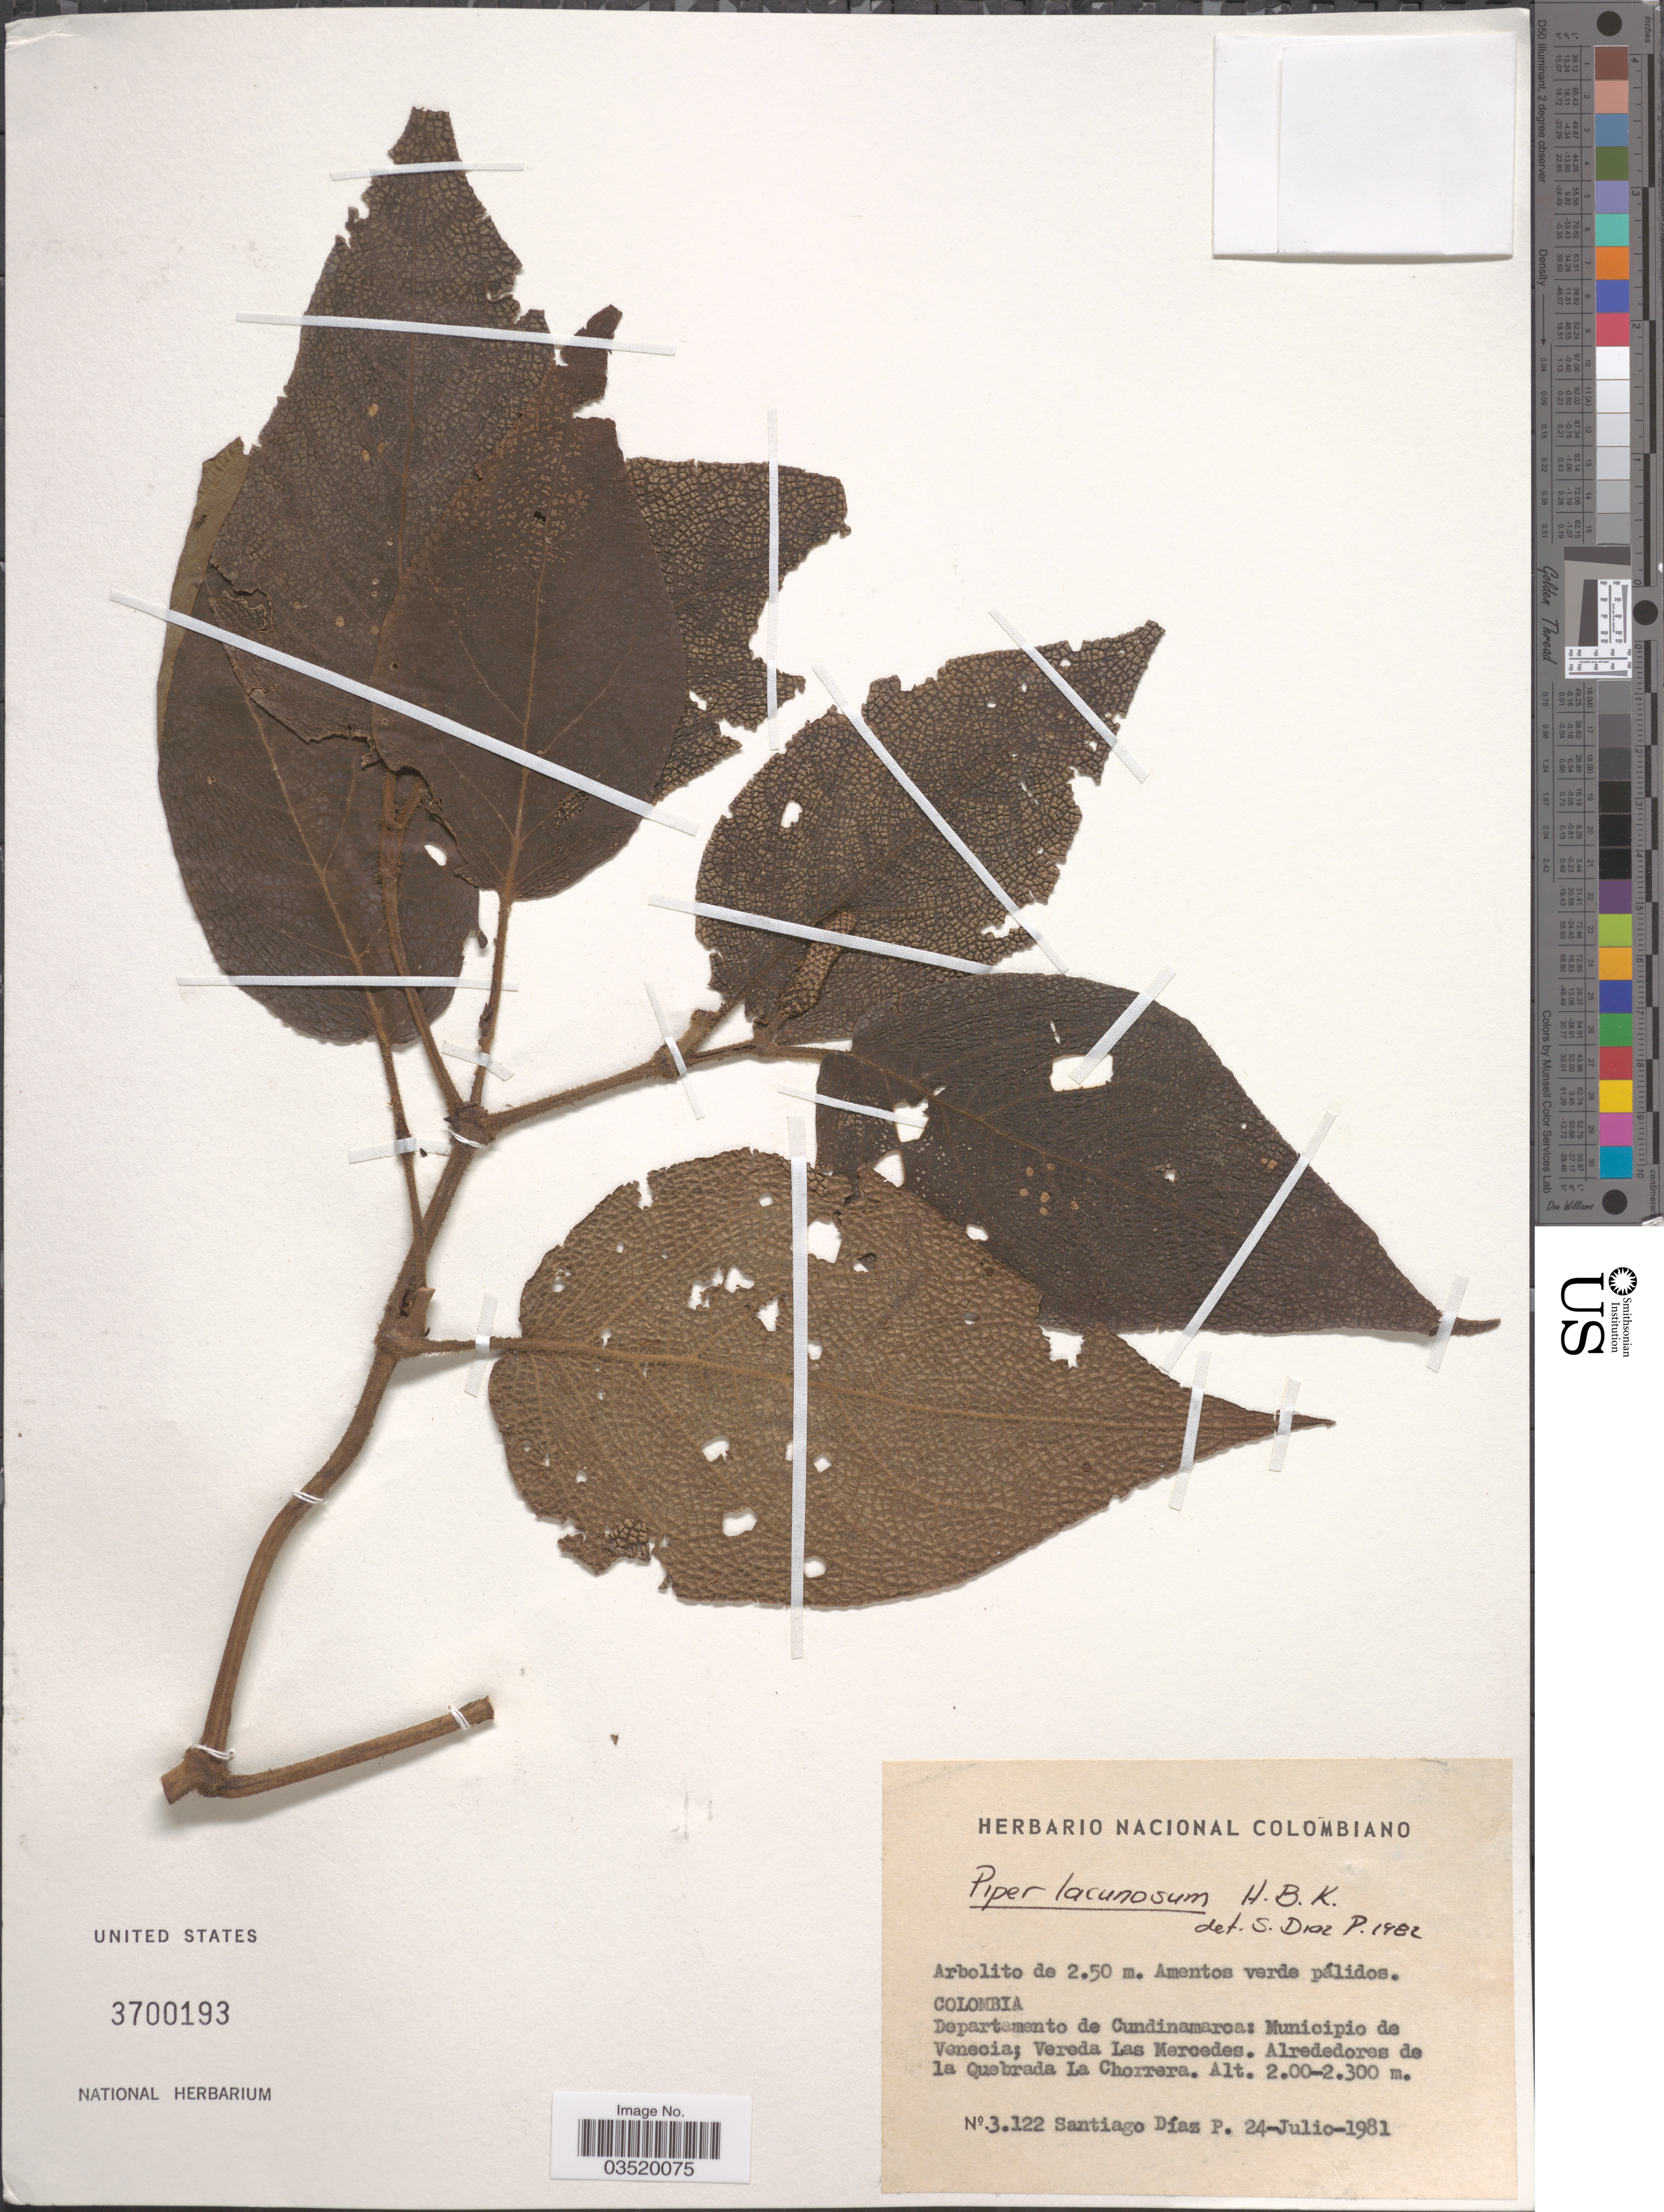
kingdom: Plantae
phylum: Tracheophyta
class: Magnoliopsida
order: Piperales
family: Piperaceae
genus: Piper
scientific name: Piper lacunosum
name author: Kunth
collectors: S. Diaz P.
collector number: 3122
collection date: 1981-07-24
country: Colombia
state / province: Cundinamarca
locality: Departamento de Cundinamarca: Municipio de Venecia; Vereda Las Mercedes. Alrededores de la Quebrada La Chorrera.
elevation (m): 200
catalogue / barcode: US 3700193